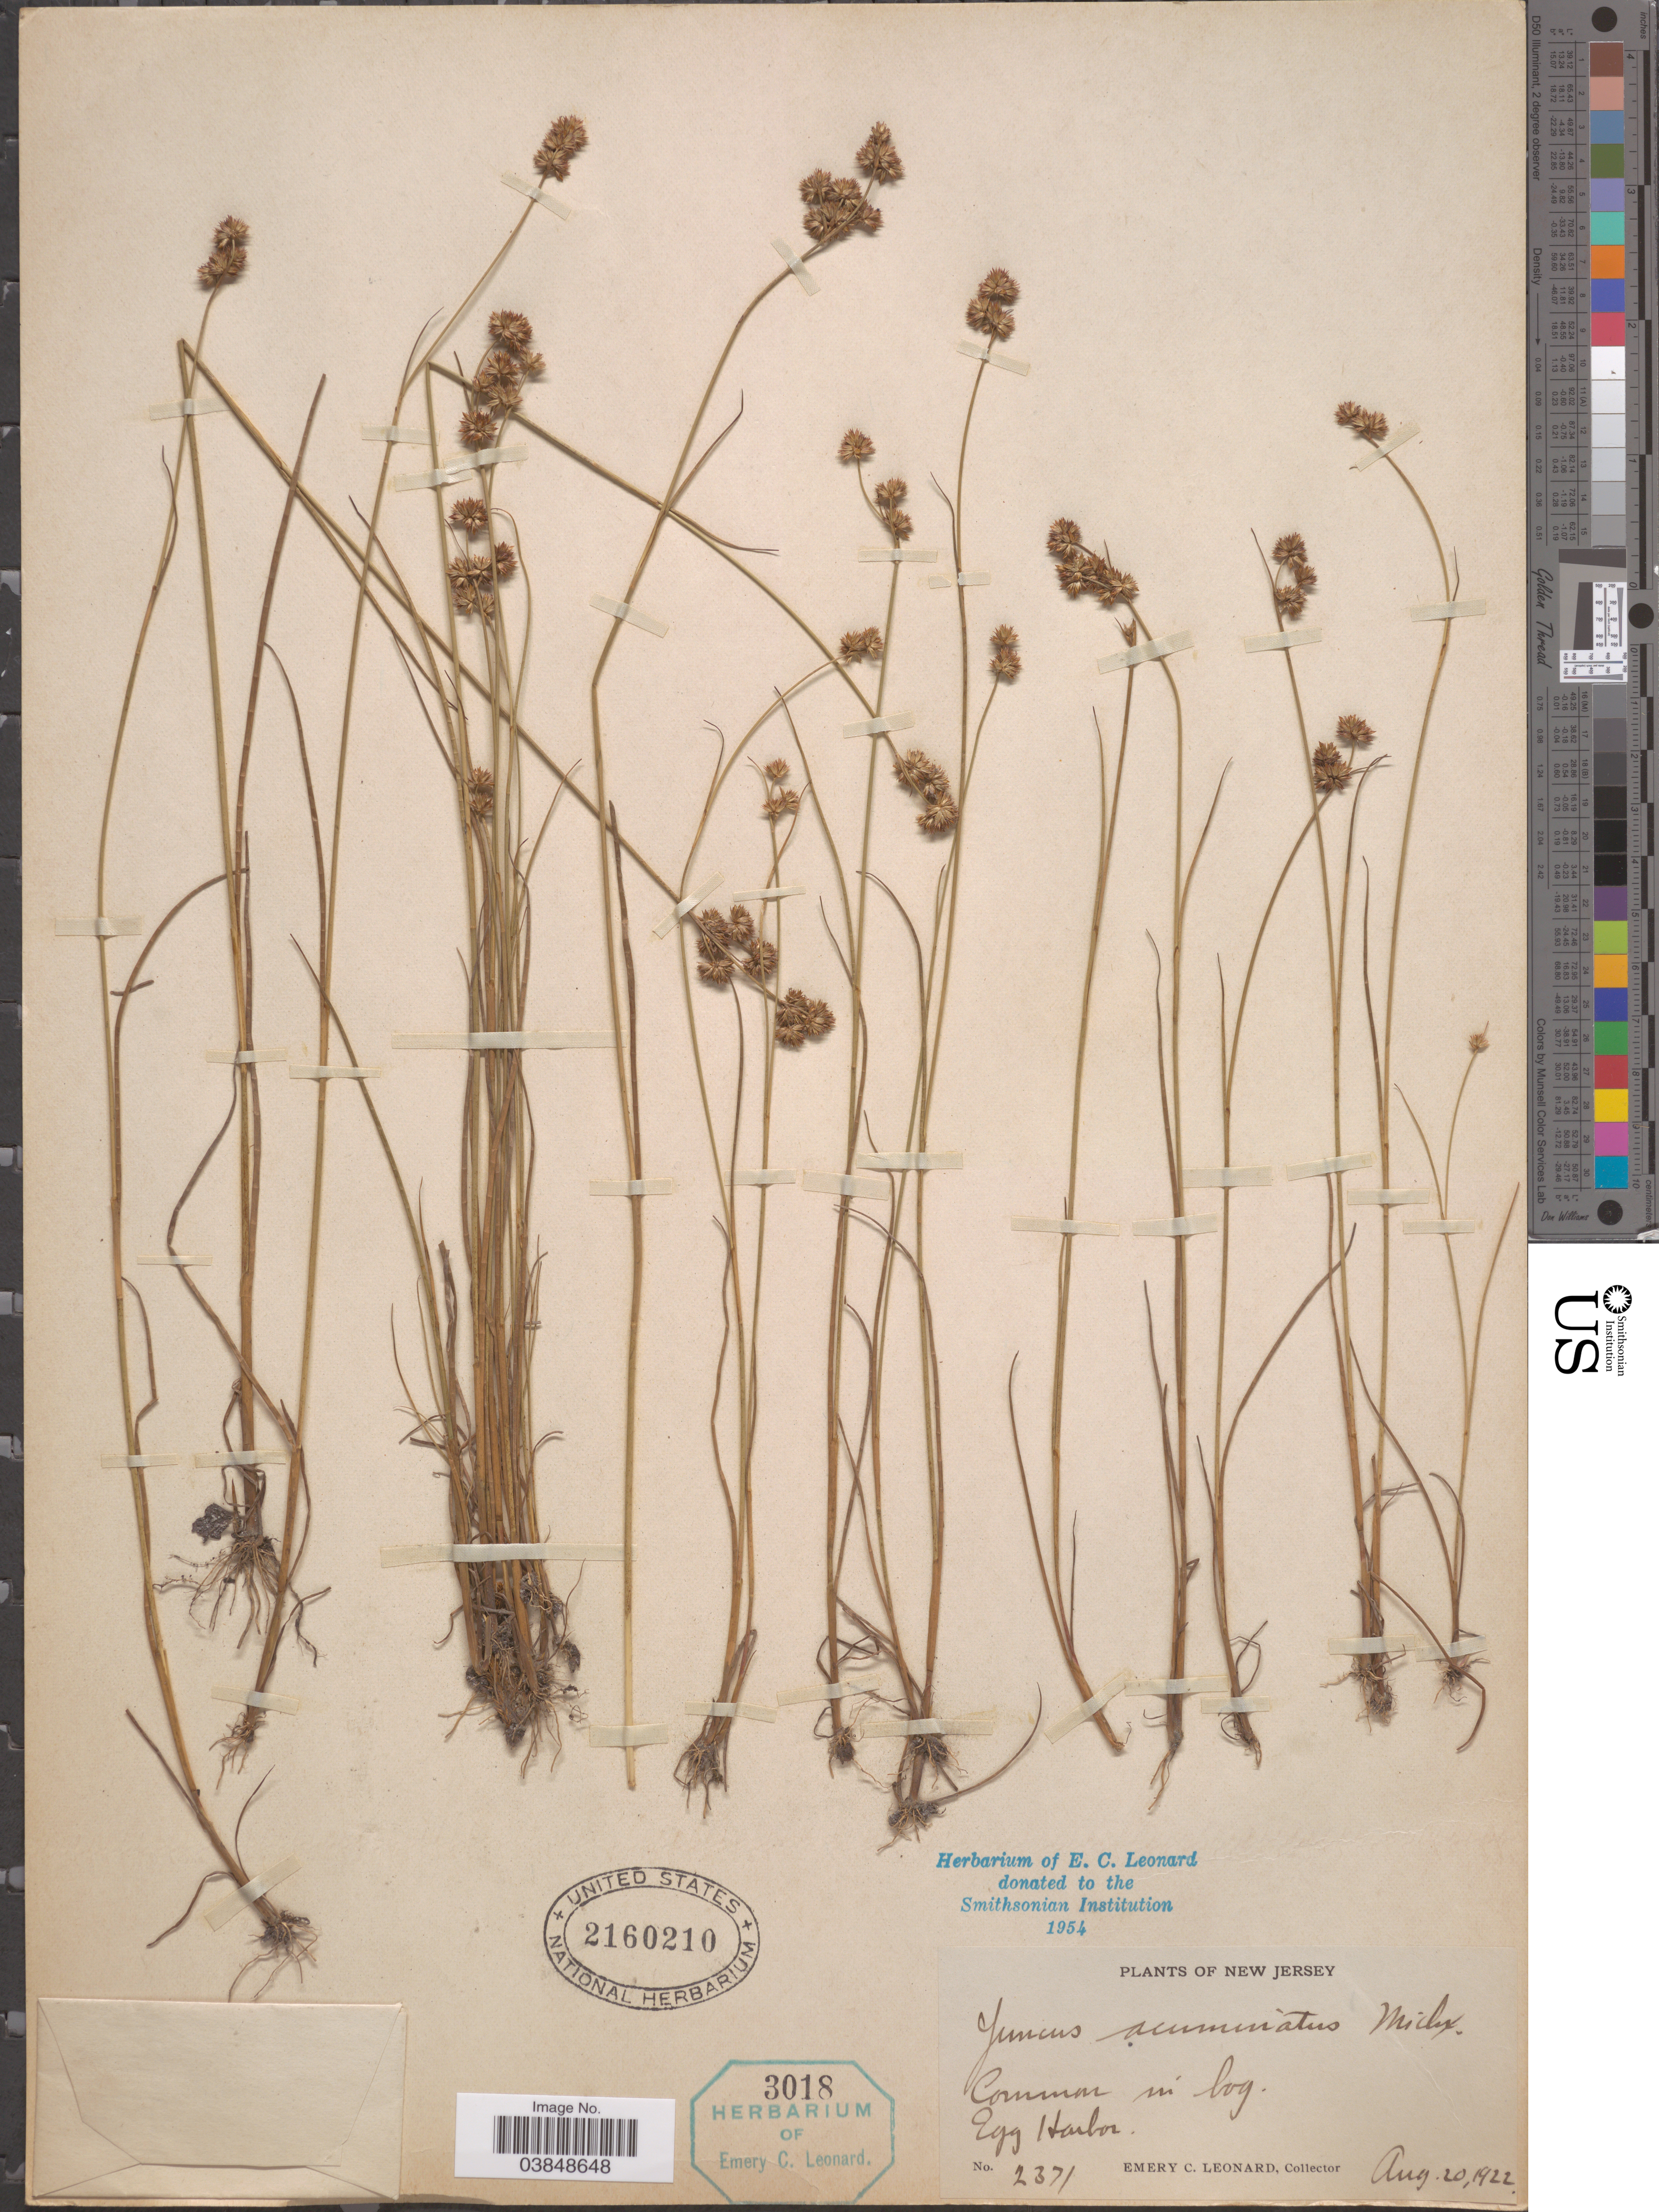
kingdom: Plantae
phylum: Tracheophyta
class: Liliopsida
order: Poales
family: Juncaceae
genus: Juncus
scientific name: Juncus acuminatus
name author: Michx.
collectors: E. C. Leonard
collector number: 2371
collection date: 1922-08-20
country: United States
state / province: New Jersey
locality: Egg Harbor.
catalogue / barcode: US 2160210